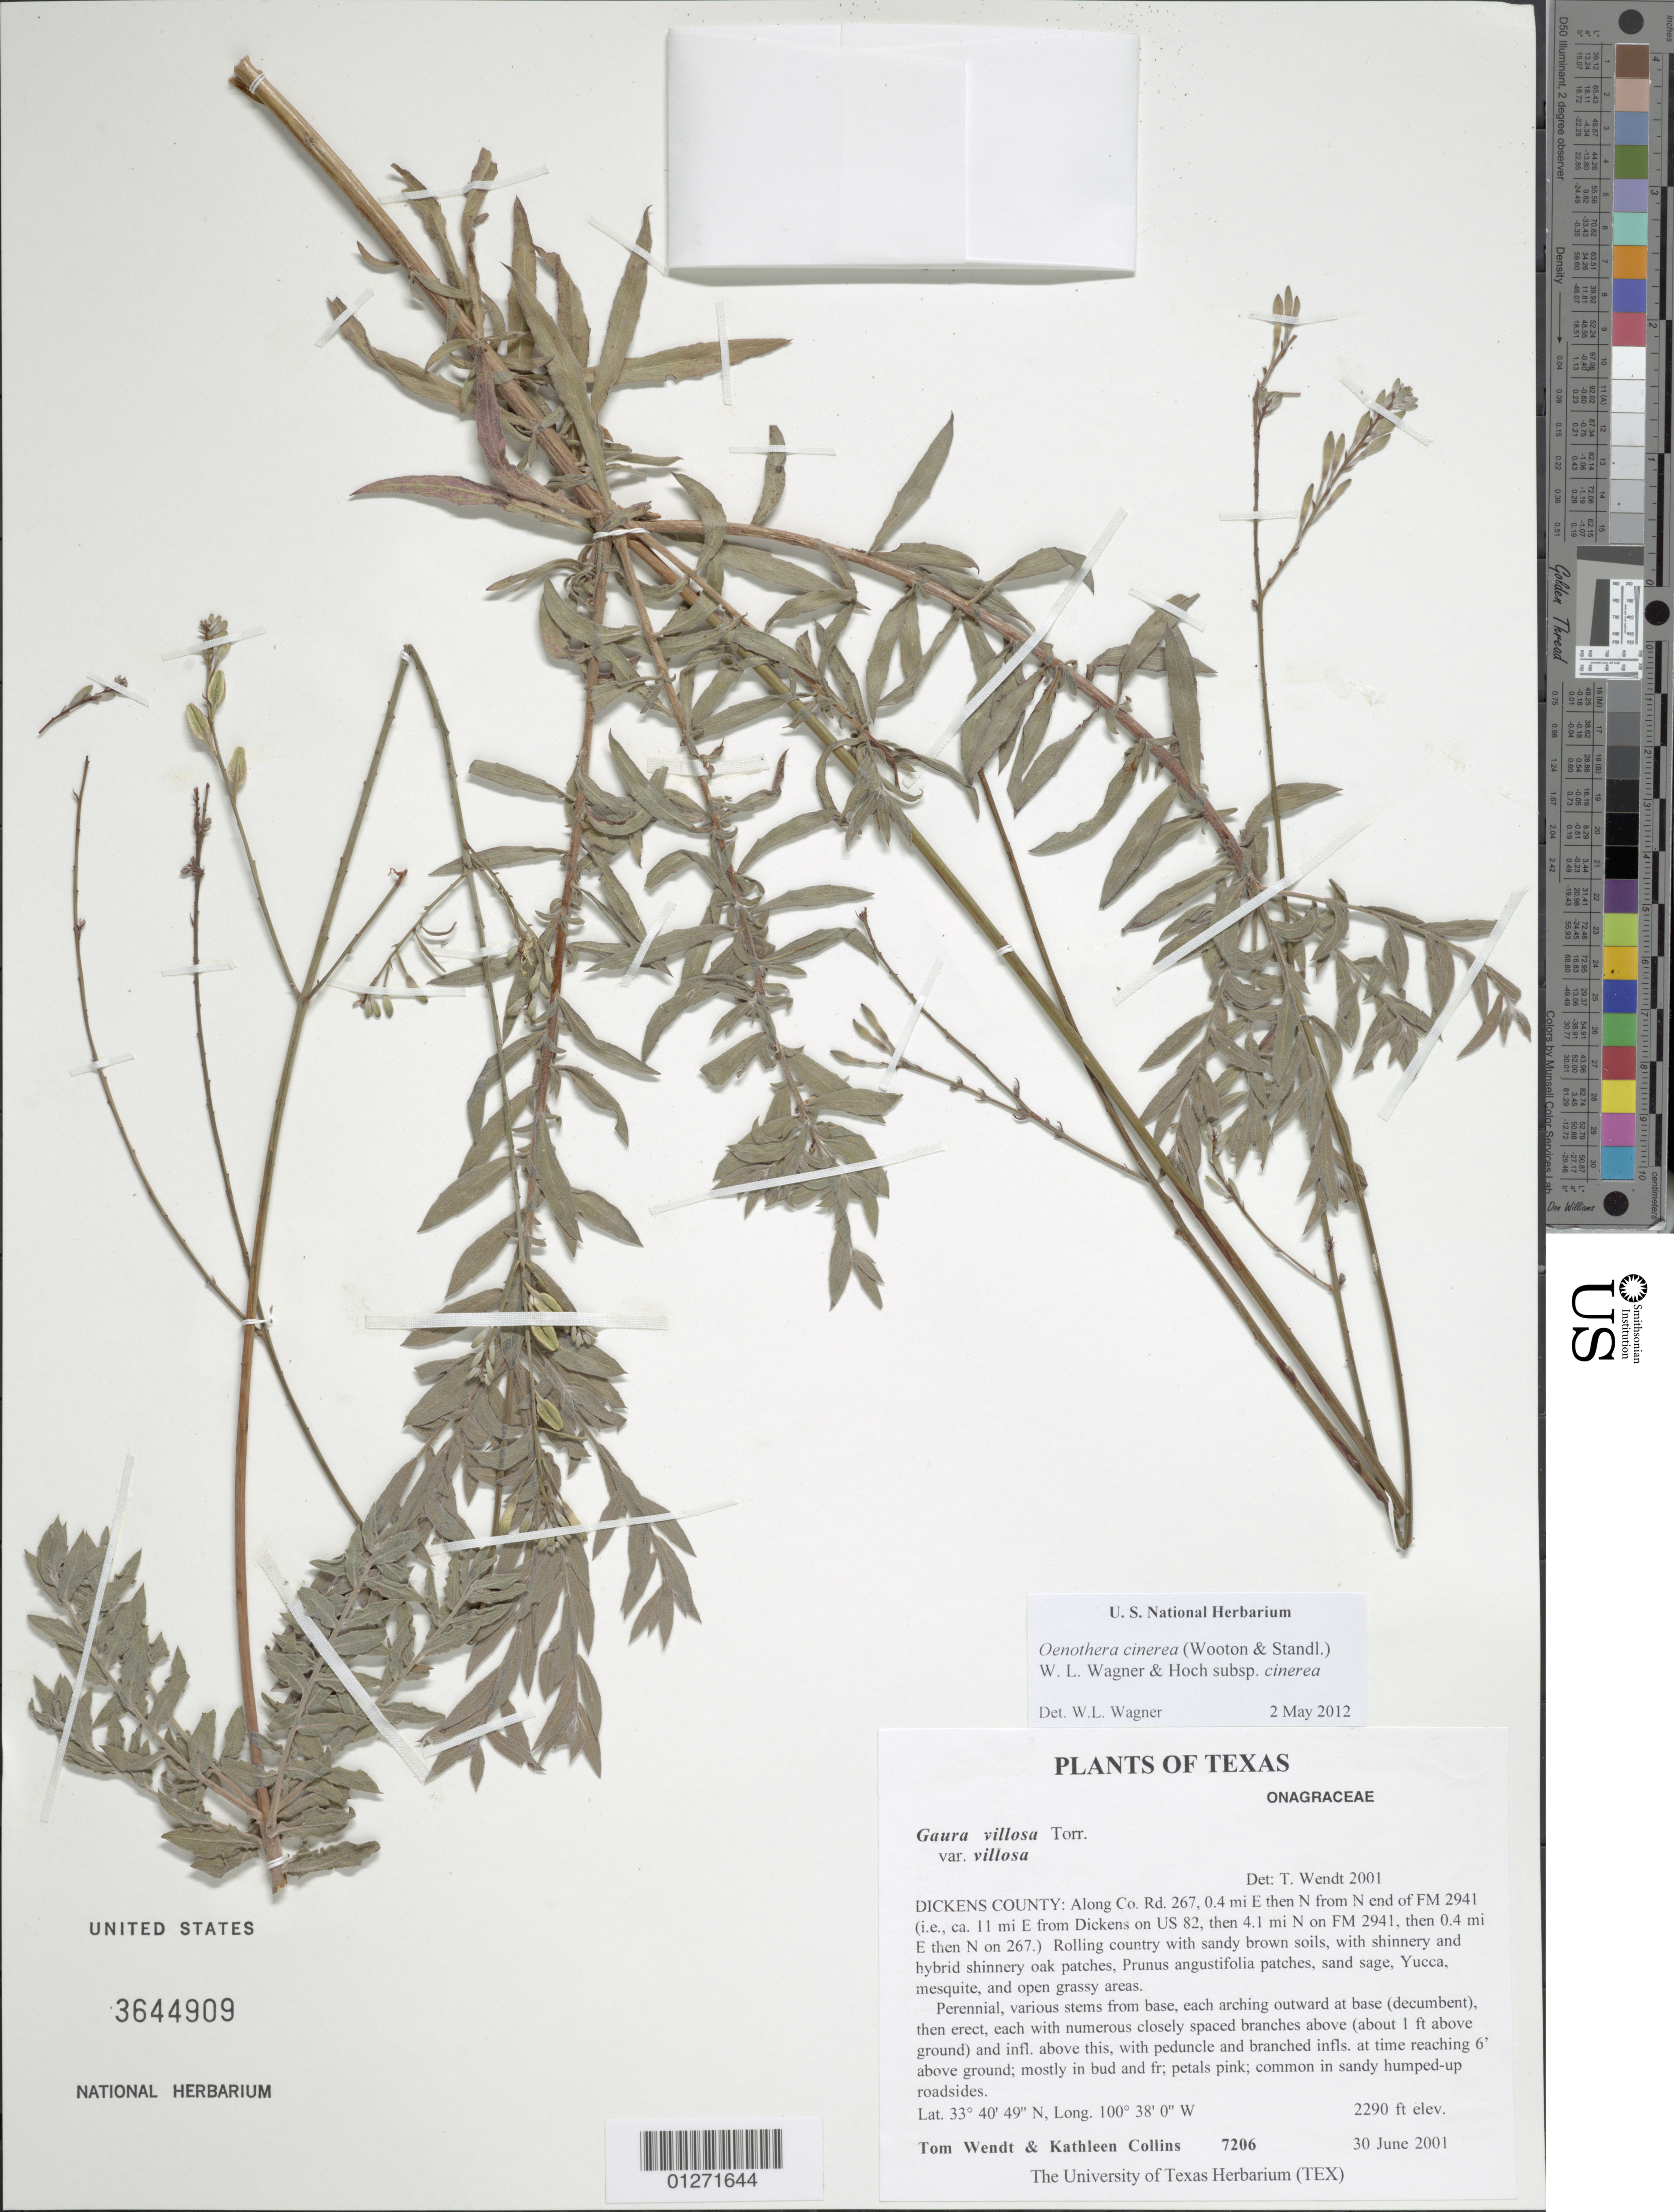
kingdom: Plantae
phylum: Tracheophyta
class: Magnoliopsida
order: Myrtales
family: Onagraceae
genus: Oenothera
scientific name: Oenothera cinerea subsp. cinerea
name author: (Wooton & Standl.) W.L. Wagner & Hoch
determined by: Wagner, W. L., (BOT), Smithsonian Institution - National Museum of Natural History (UNITED STATES)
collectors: T. L. Wendt & K. Collins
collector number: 7206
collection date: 2001-06-30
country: United States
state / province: Texas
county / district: Dickens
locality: Along Co.Rd 267, 0.4 mi E then N from N end of FM 2941.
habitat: Sandy humped- up roadsides.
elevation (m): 698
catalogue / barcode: US 3644909